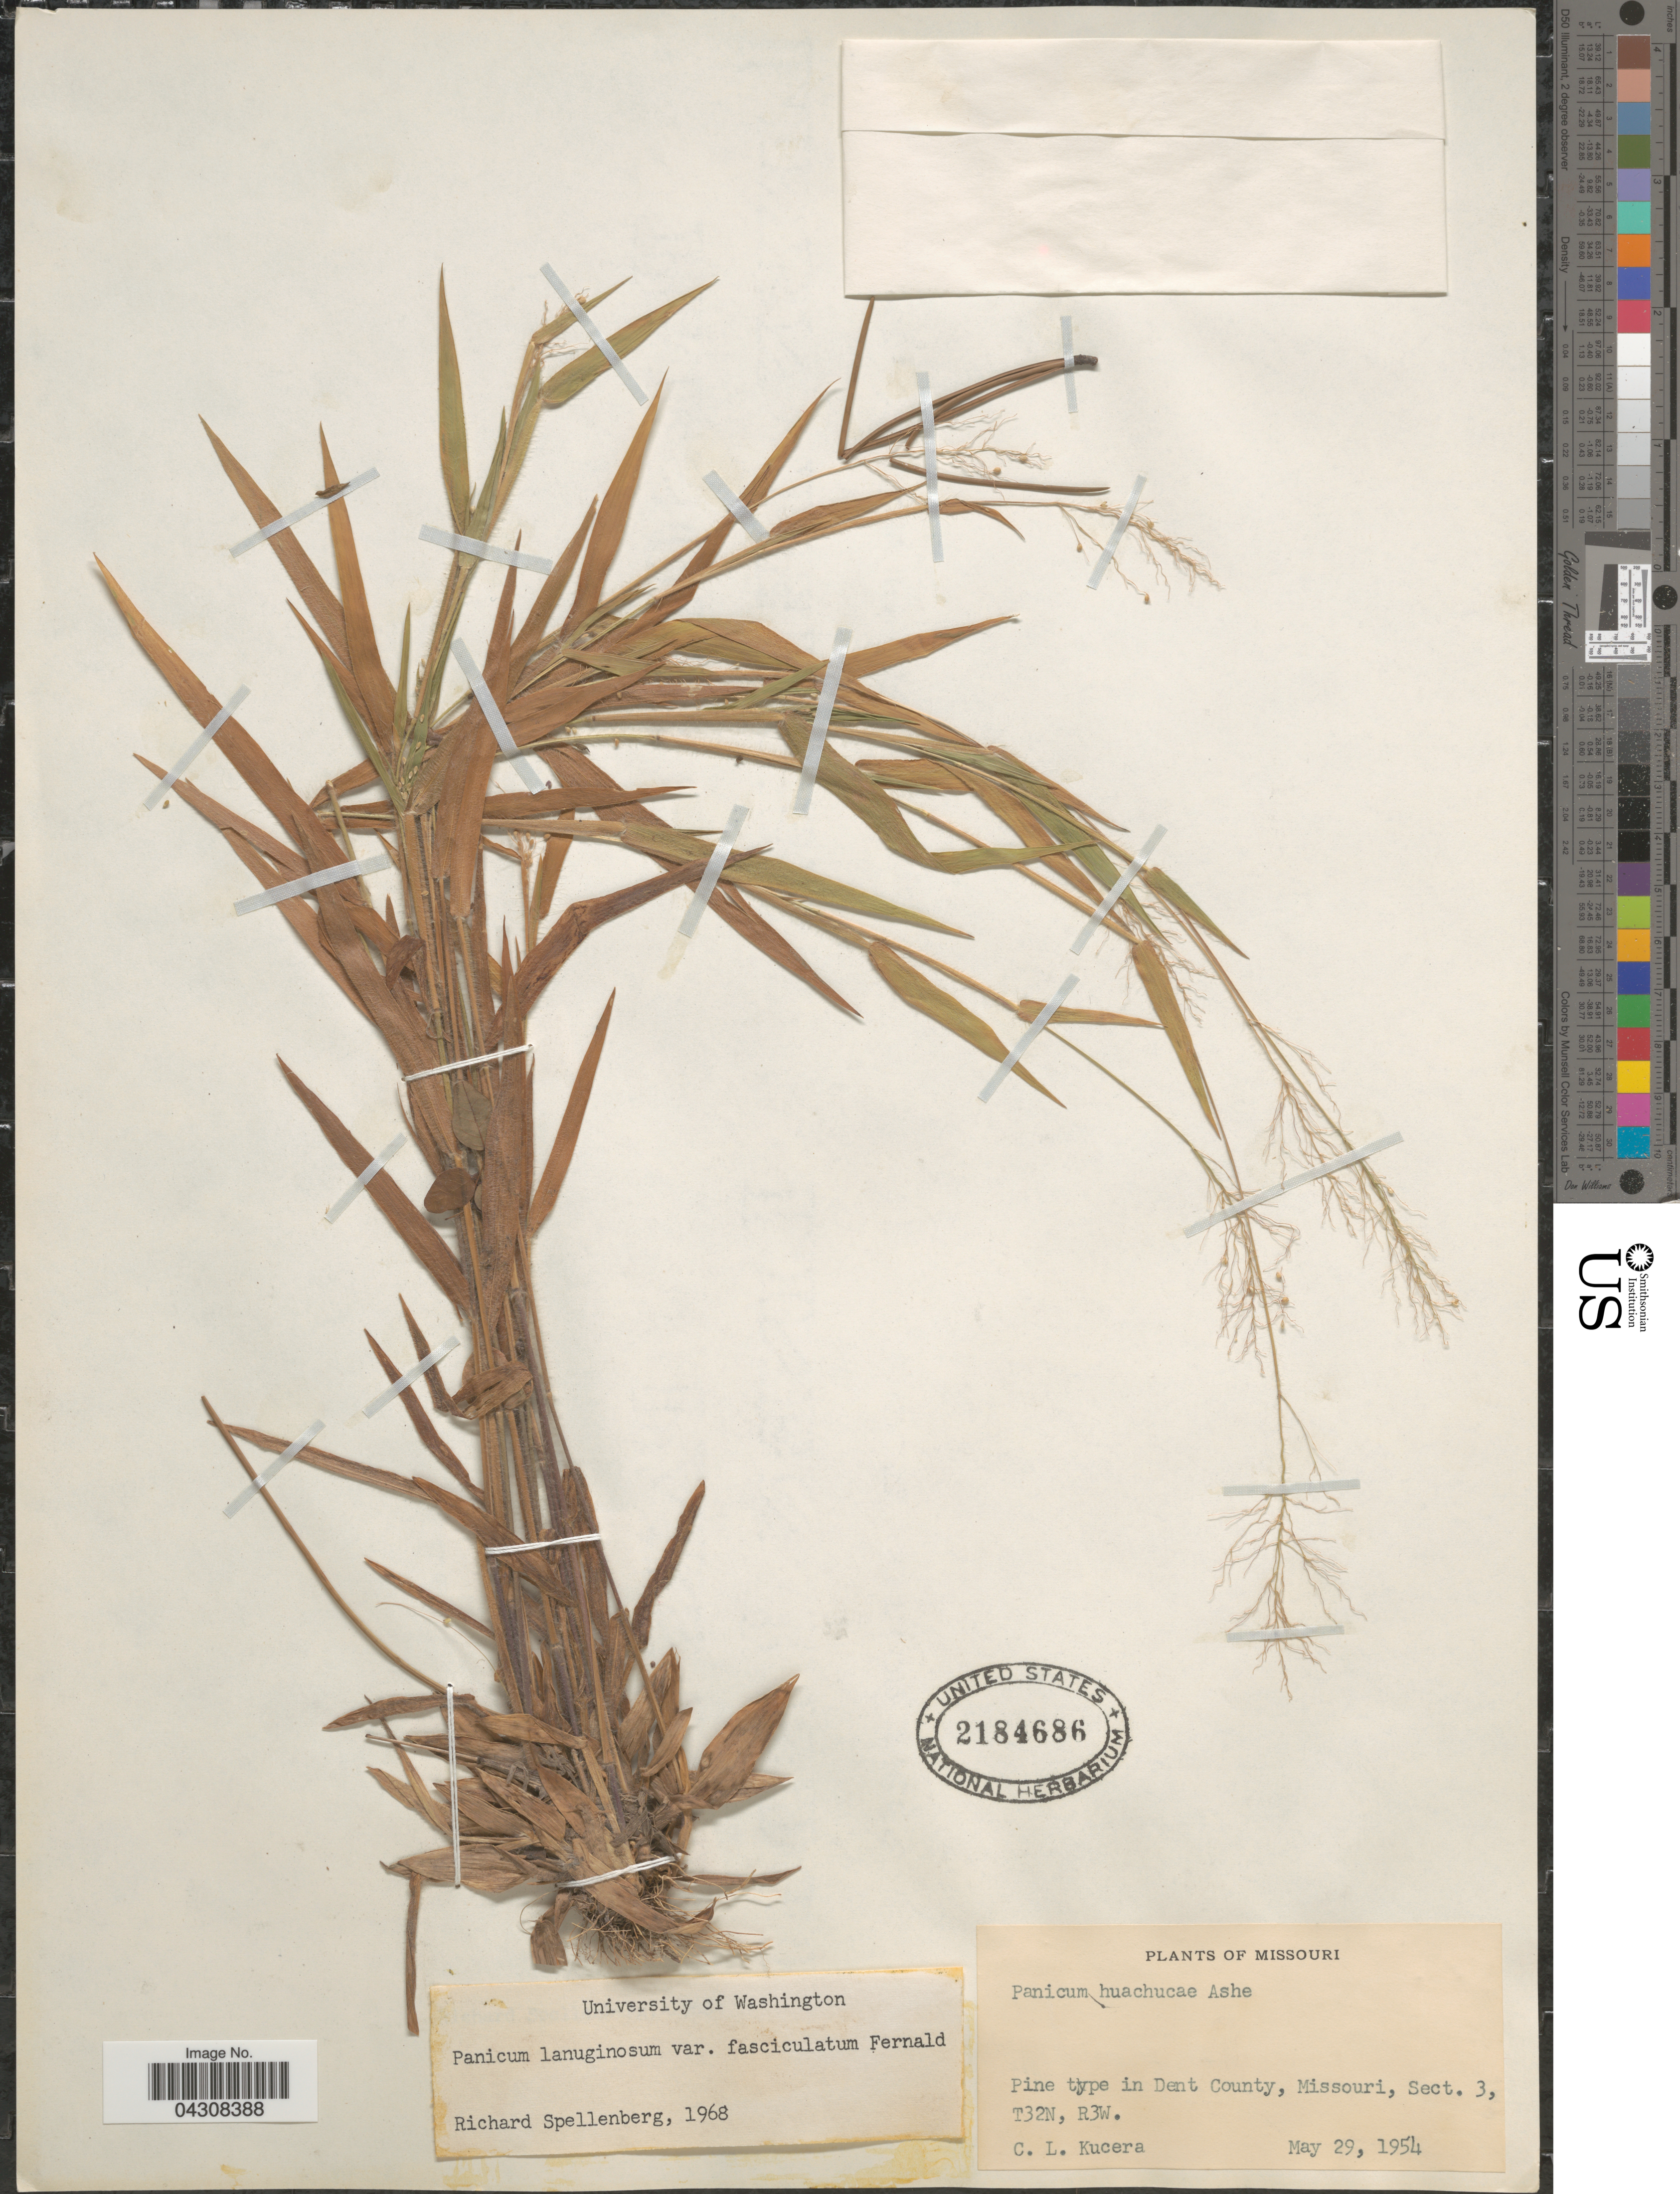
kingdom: Plantae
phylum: Tracheophyta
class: Liliopsida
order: Poales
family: Poaceae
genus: Dichanthelium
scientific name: Dichanthelium acuminatum var. acuminatum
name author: (Sw.) Gould & C.A. Clark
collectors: C. Kucera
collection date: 1954-05-29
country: United States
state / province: Missouri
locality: Pine type in Dent County, Sect. 3., T32N, R3W.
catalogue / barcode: US 2184686